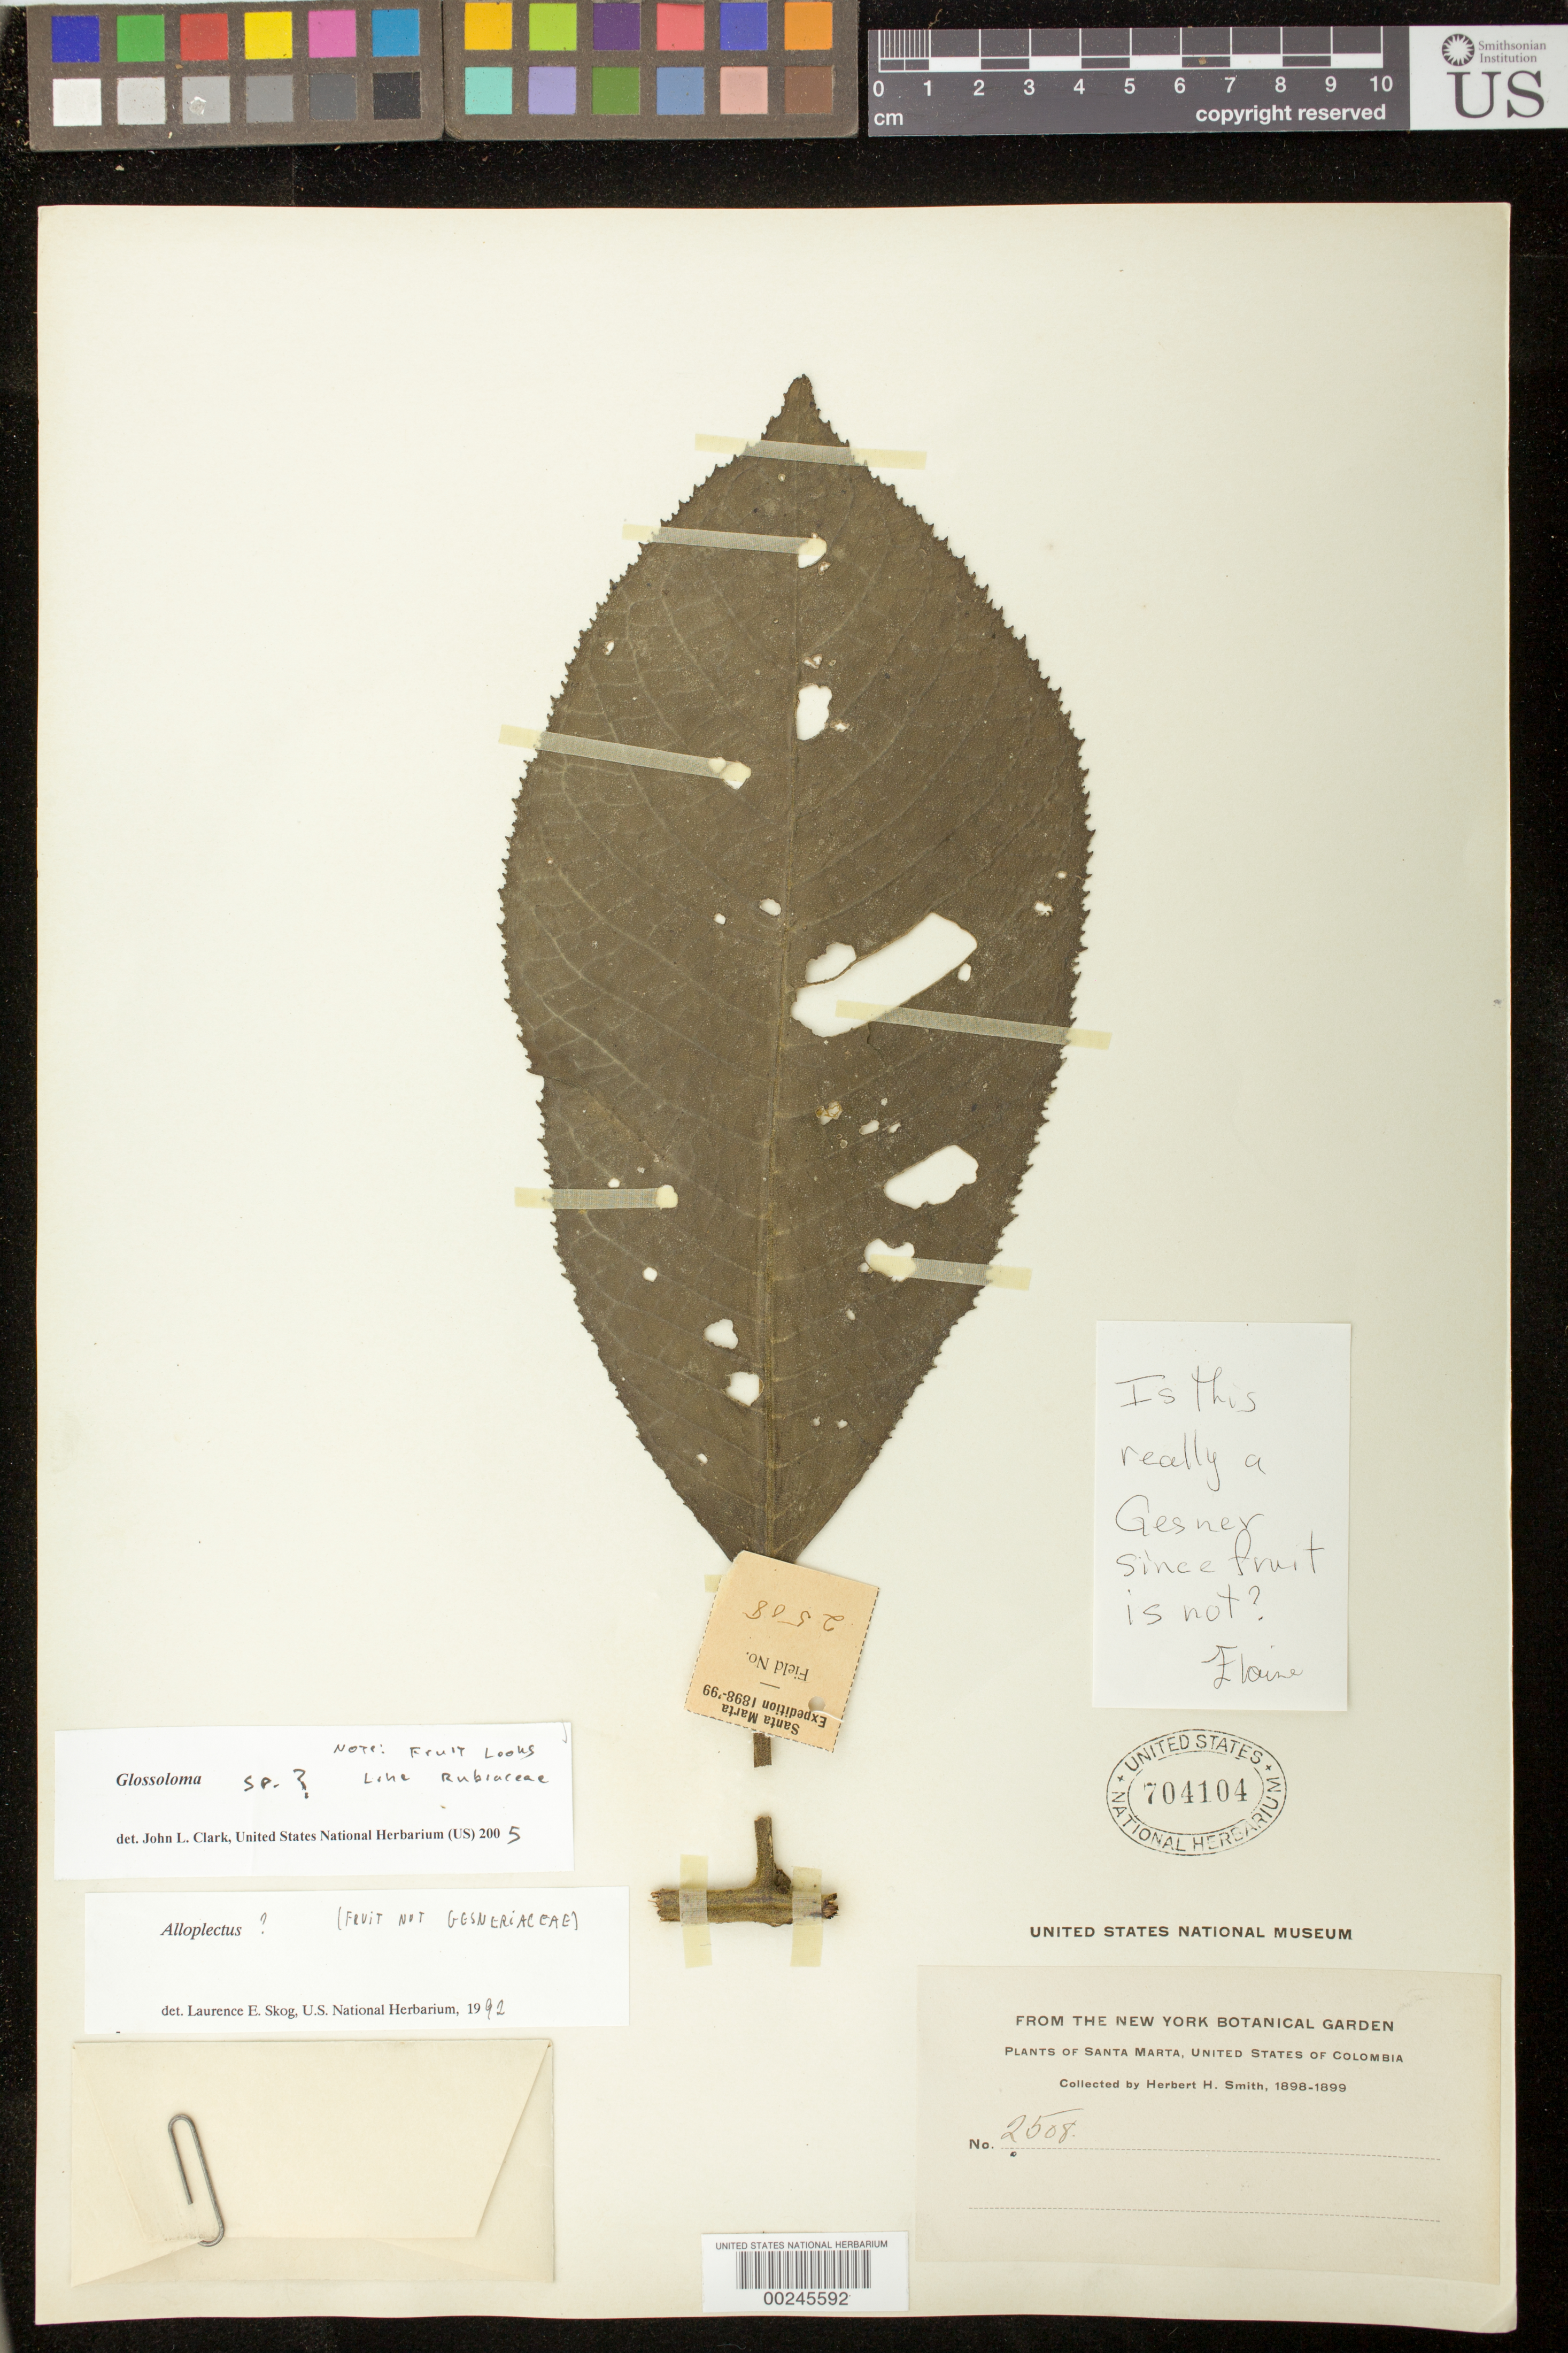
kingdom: Plantae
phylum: Tracheophyta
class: Magnoliopsida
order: Lamiales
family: Gesneriaceae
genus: Glossoloma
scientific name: Glossoloma sp.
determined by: Clark, J. L., (SEL), The Marie Selby Botanical Garden (UNITED STATES)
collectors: Herbert H. Smith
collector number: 2508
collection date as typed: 1898-99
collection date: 1890/1899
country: Colombia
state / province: Magdalena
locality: Santa Marta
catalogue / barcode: US 704104